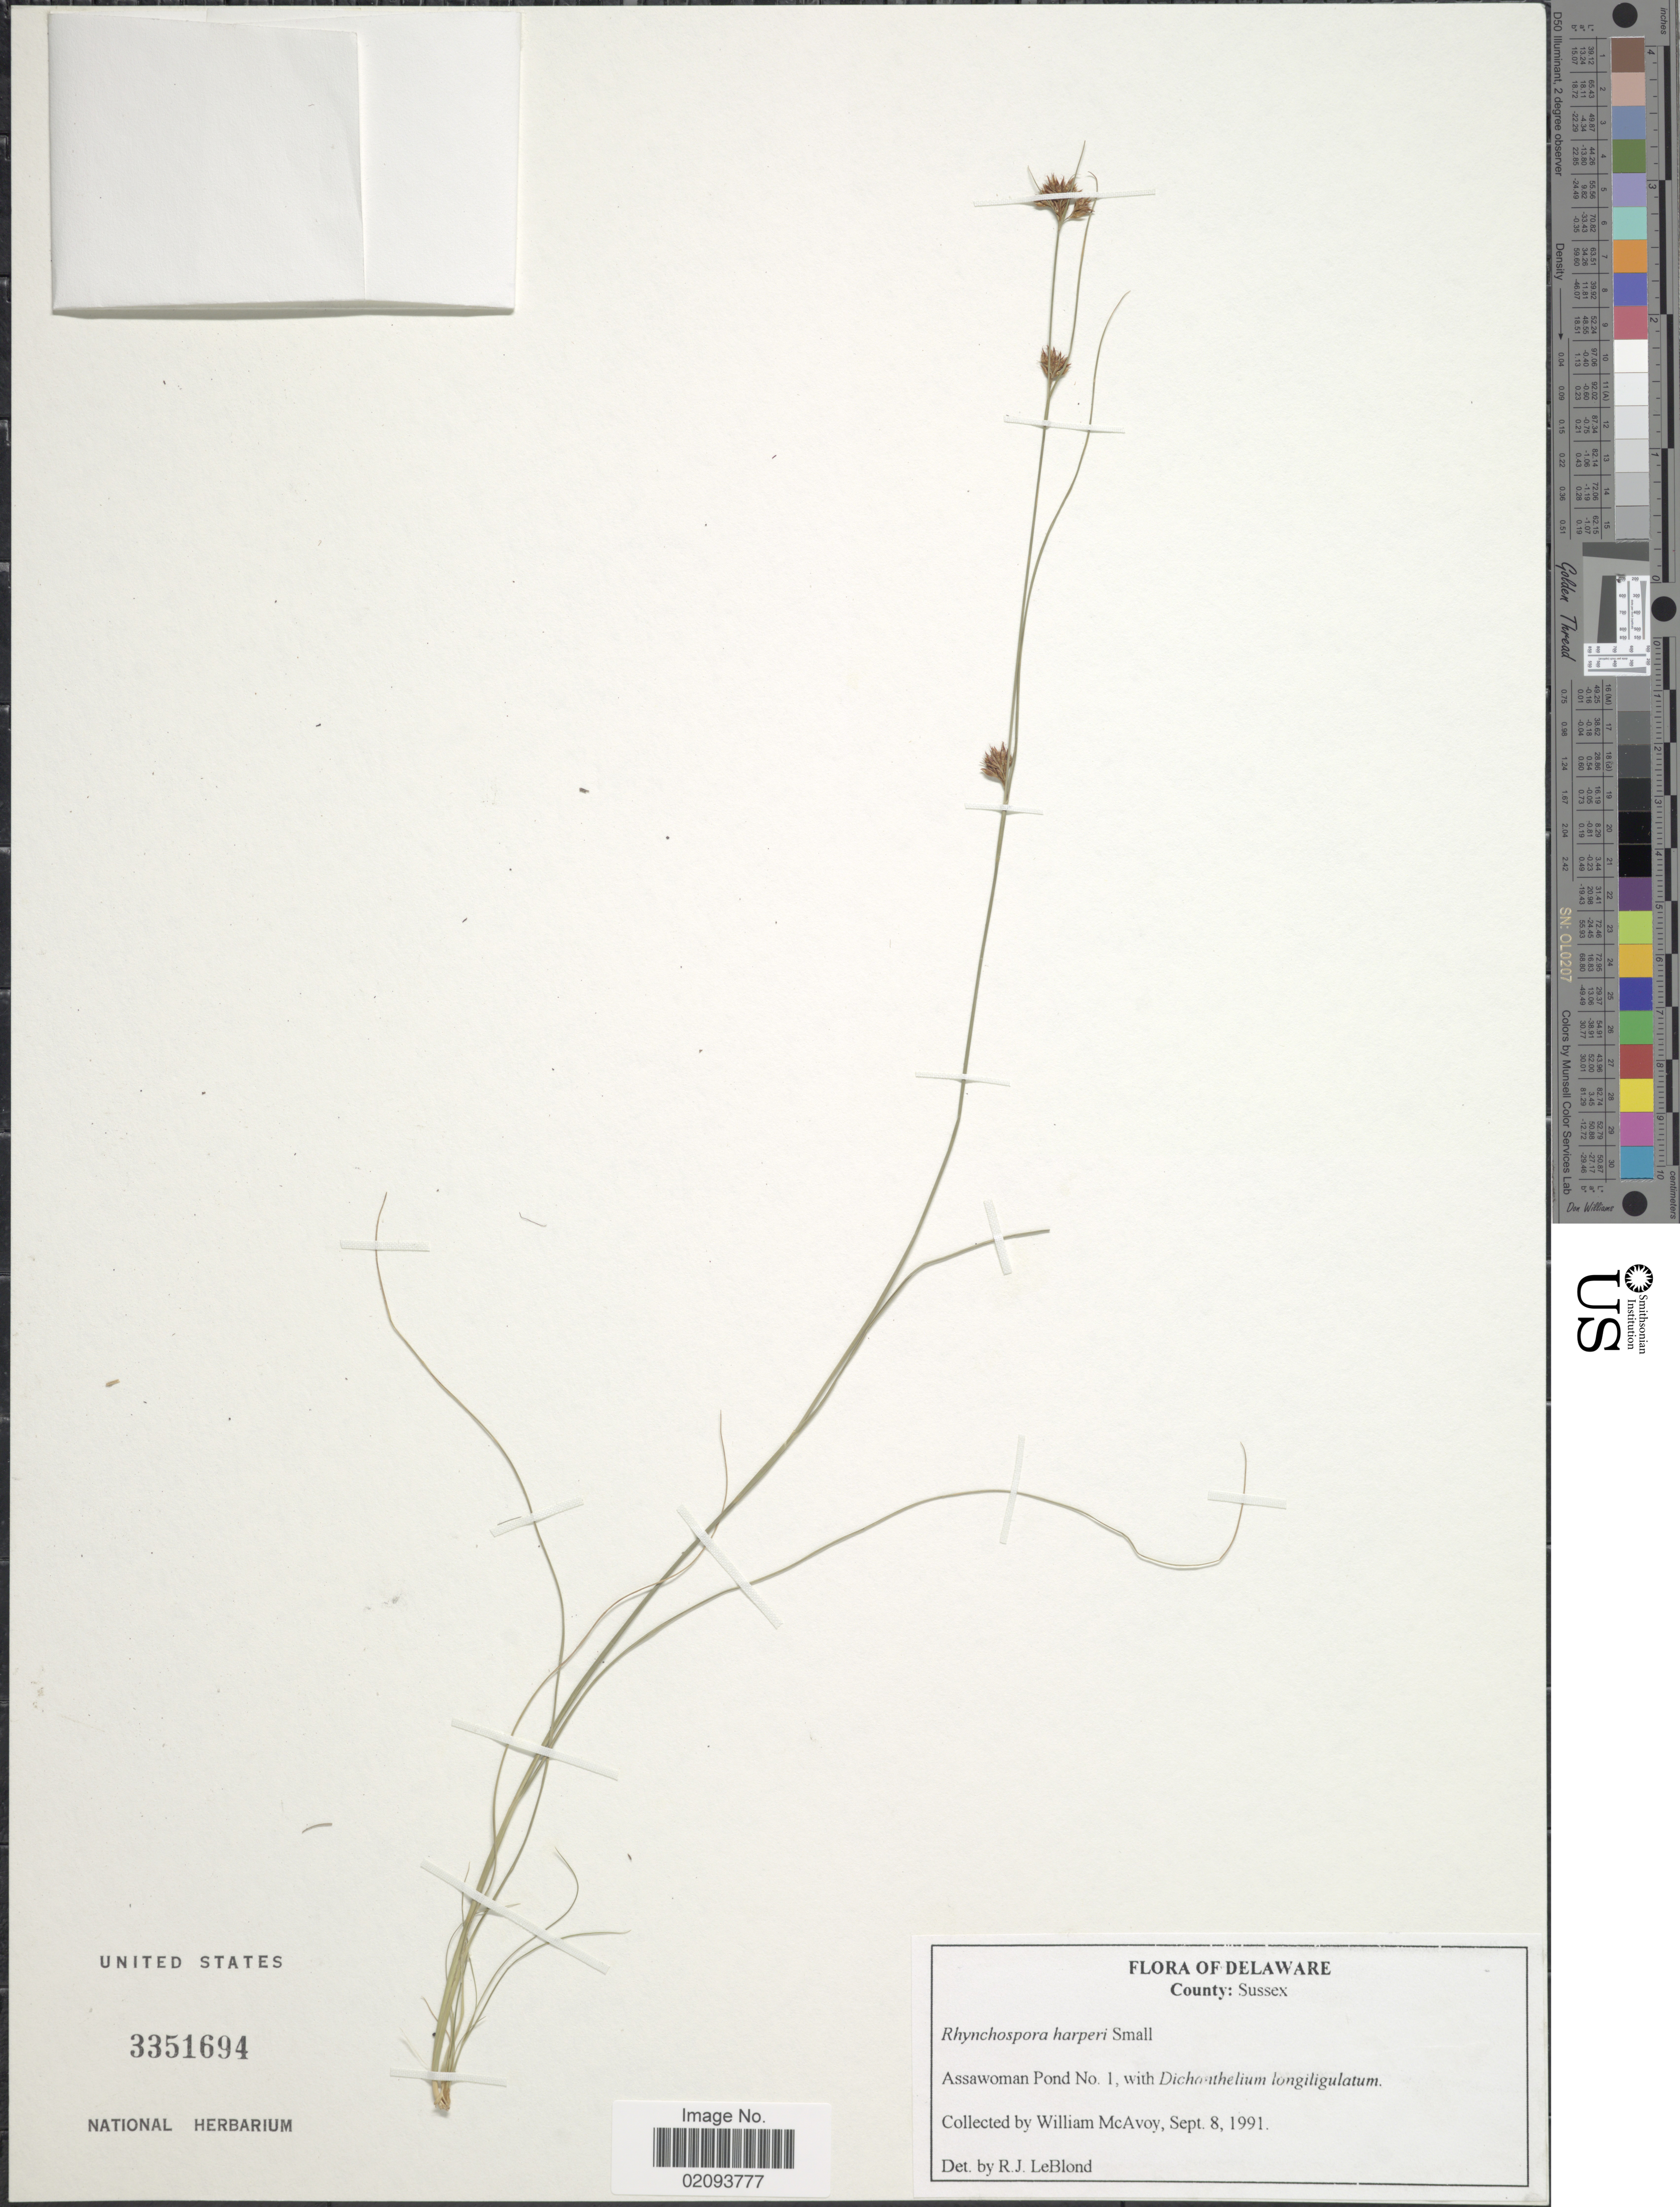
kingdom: Plantae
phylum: Tracheophyta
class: Liliopsida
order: Poales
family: Cyperaceae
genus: Rhynchospora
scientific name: Rhynchospora harperi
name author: Small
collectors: W. McAvoy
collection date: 1991-09-08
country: United States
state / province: Delaware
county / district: Sussex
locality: County: Sussex. Assawoman Pond No. 1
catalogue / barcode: US 3351694